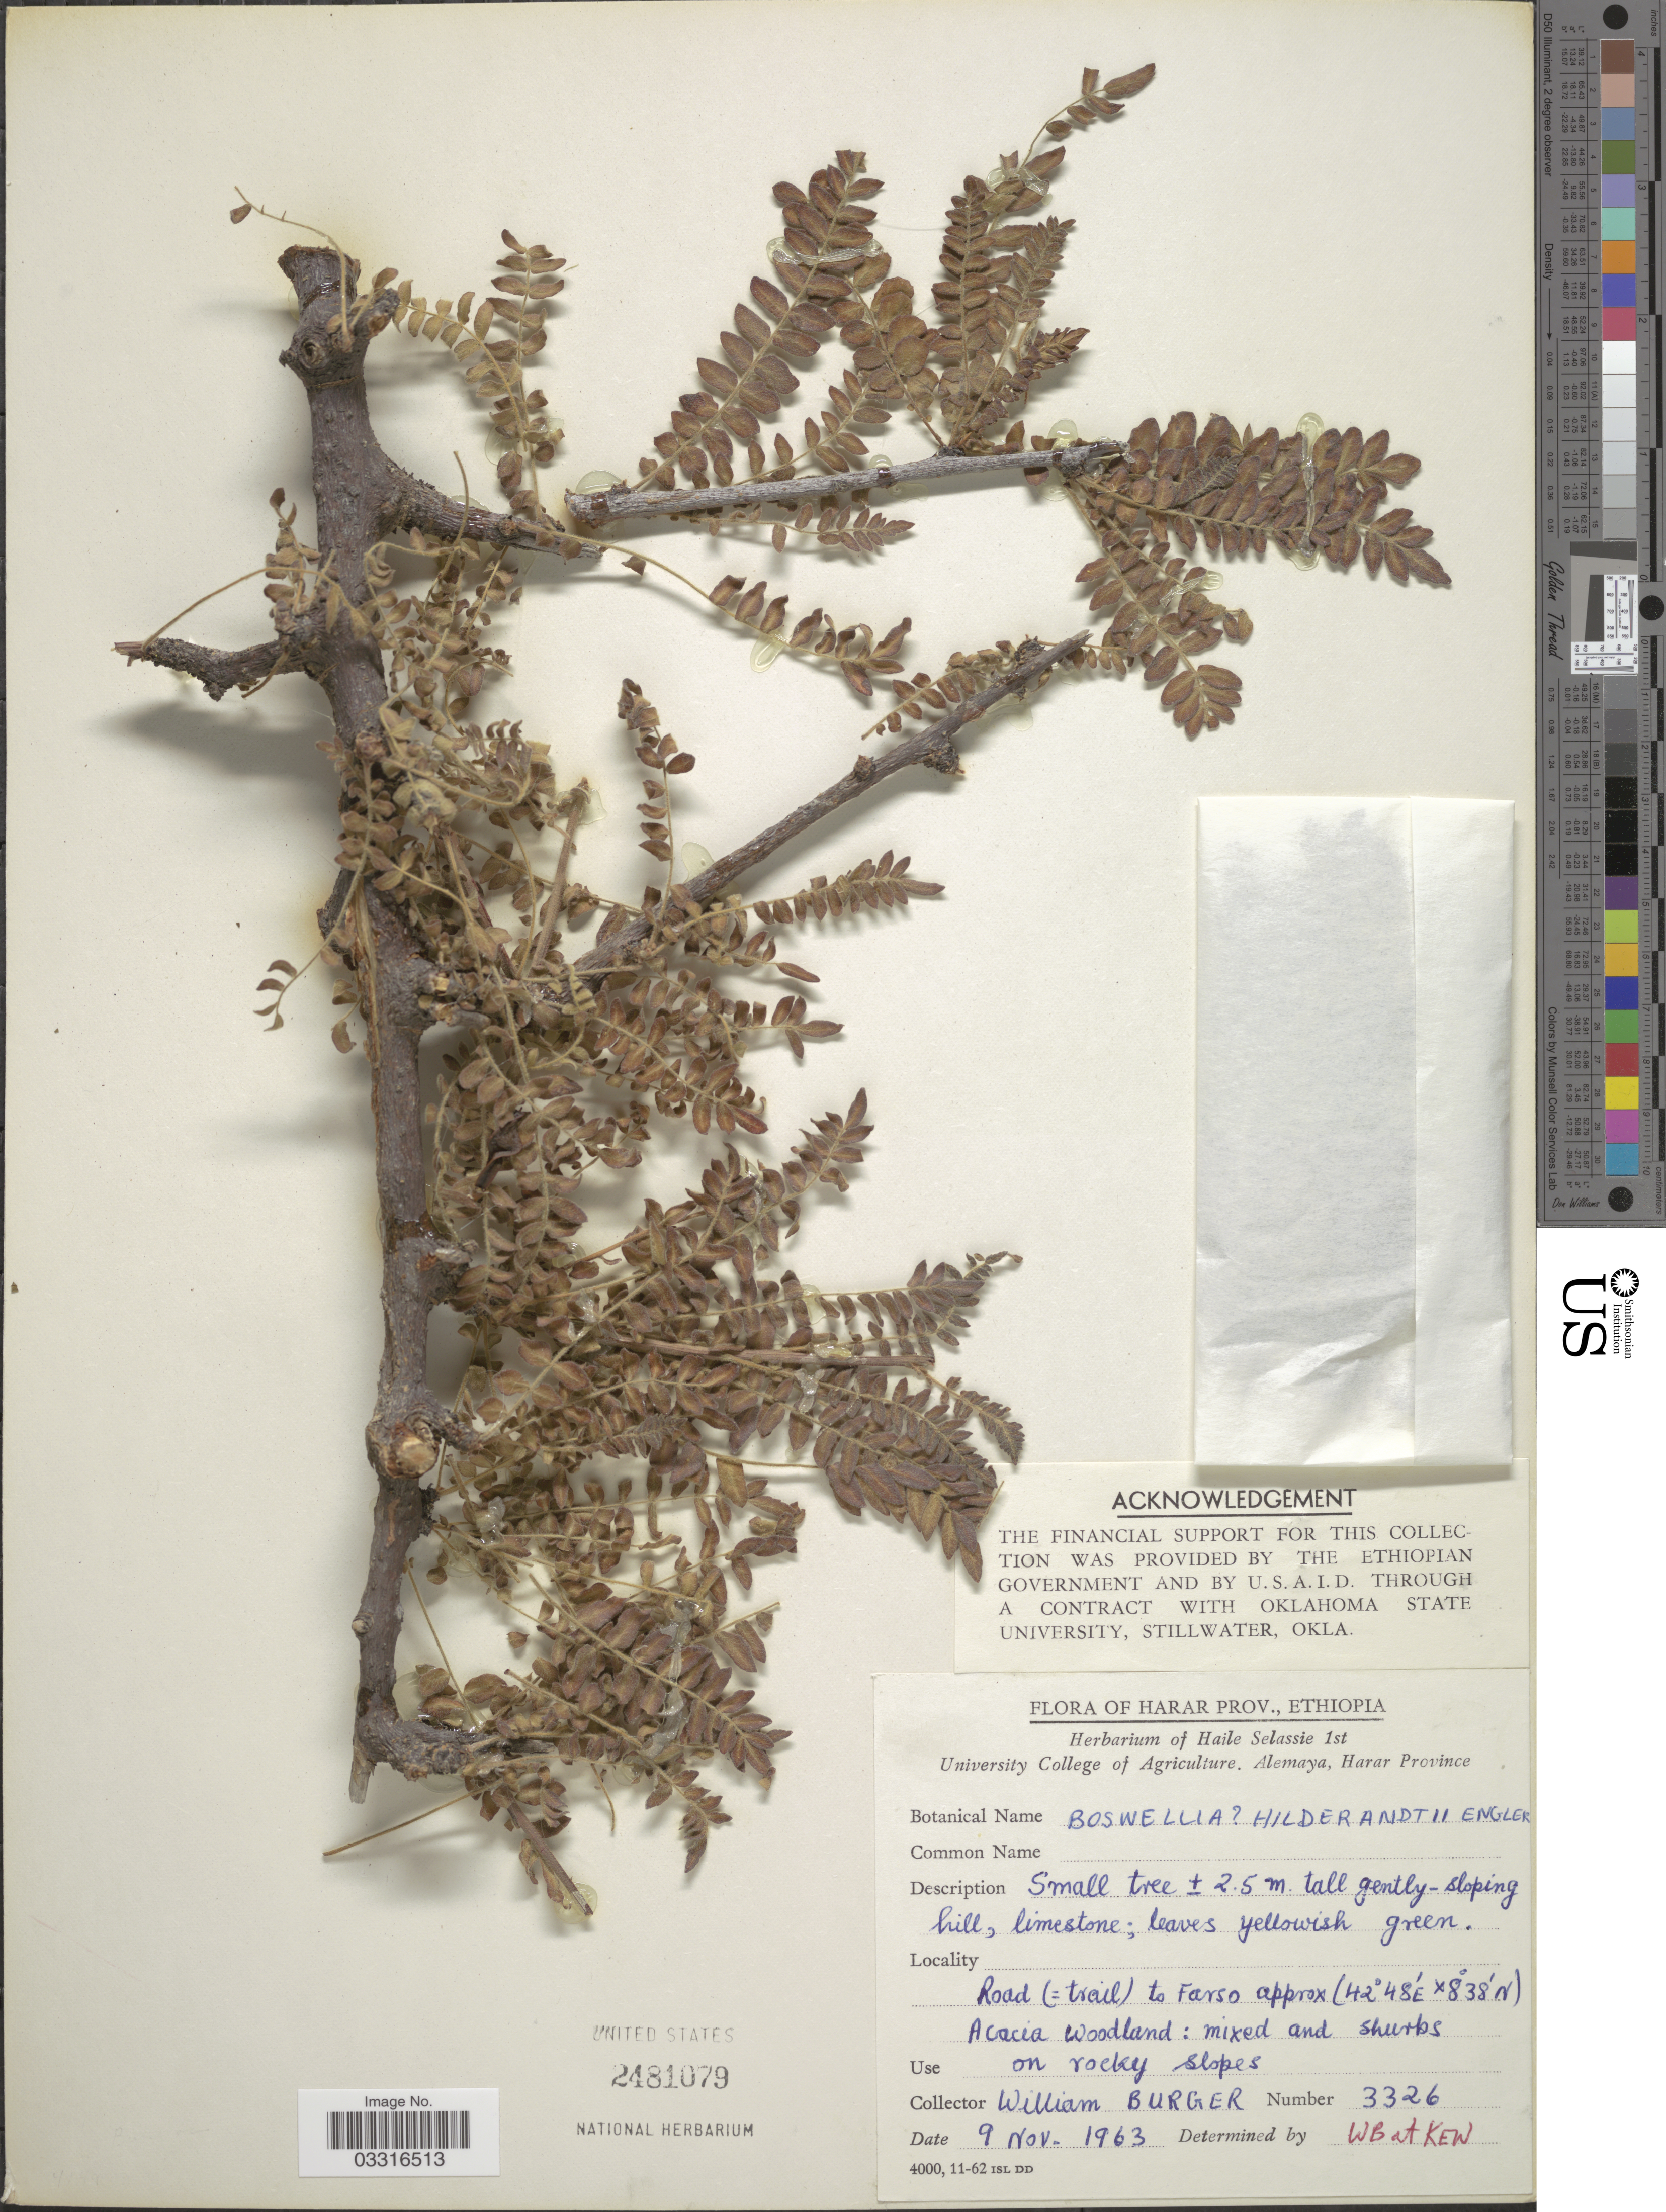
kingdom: Plantae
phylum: Tracheophyta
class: Magnoliopsida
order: Sapindales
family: Burseraceae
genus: Boswellia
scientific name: Boswellia hildebrandtii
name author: Engl.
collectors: W. Burger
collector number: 3326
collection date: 1963-11-09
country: Ethiopia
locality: Harar Prov. Road (=trail) to Farso.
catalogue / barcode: US 2481079